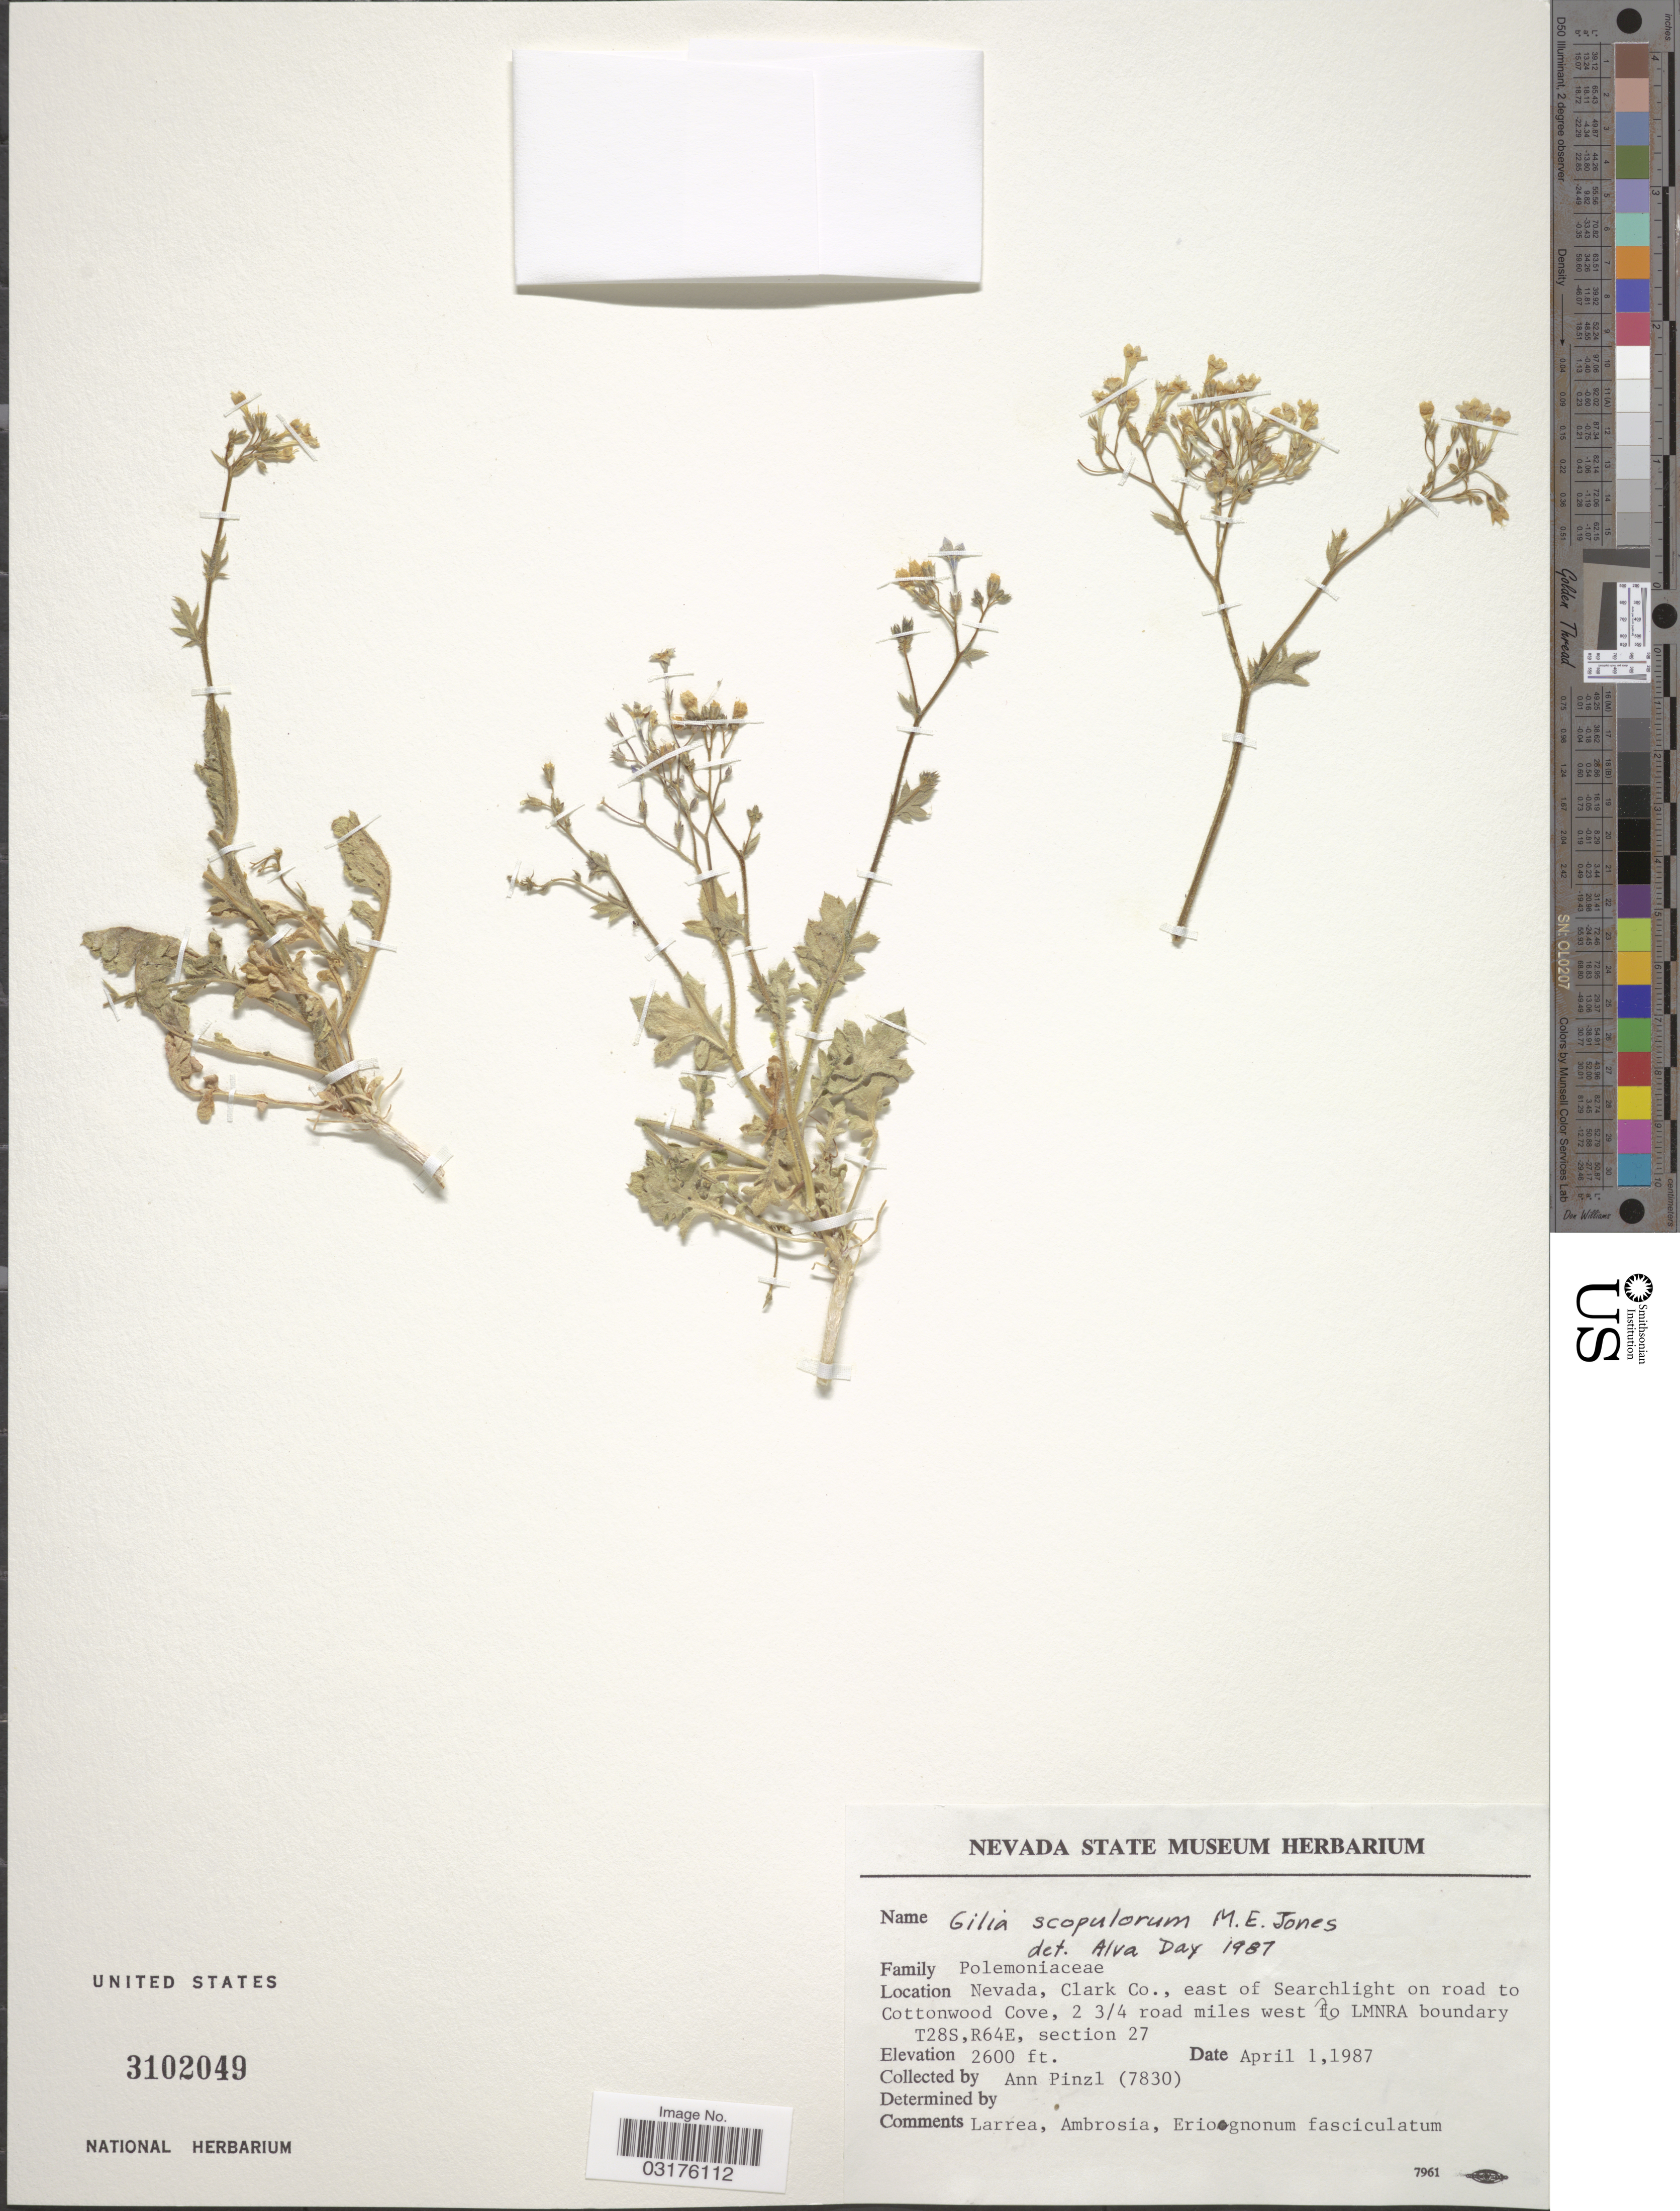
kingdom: Plantae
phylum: Tracheophyta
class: Magnoliopsida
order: Ericales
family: Polemoniaceae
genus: Gilia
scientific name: Gilia scopulorum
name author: M.E. Jones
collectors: A. Pinzl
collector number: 7830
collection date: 1987-04-01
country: United States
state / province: Nevada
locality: Clark Co., east of Searchlight on road to Cottonwood Cove, 2¾ road miles west of LMNRA boundary T28S, R64E, section 27.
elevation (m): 792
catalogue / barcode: US 3102049